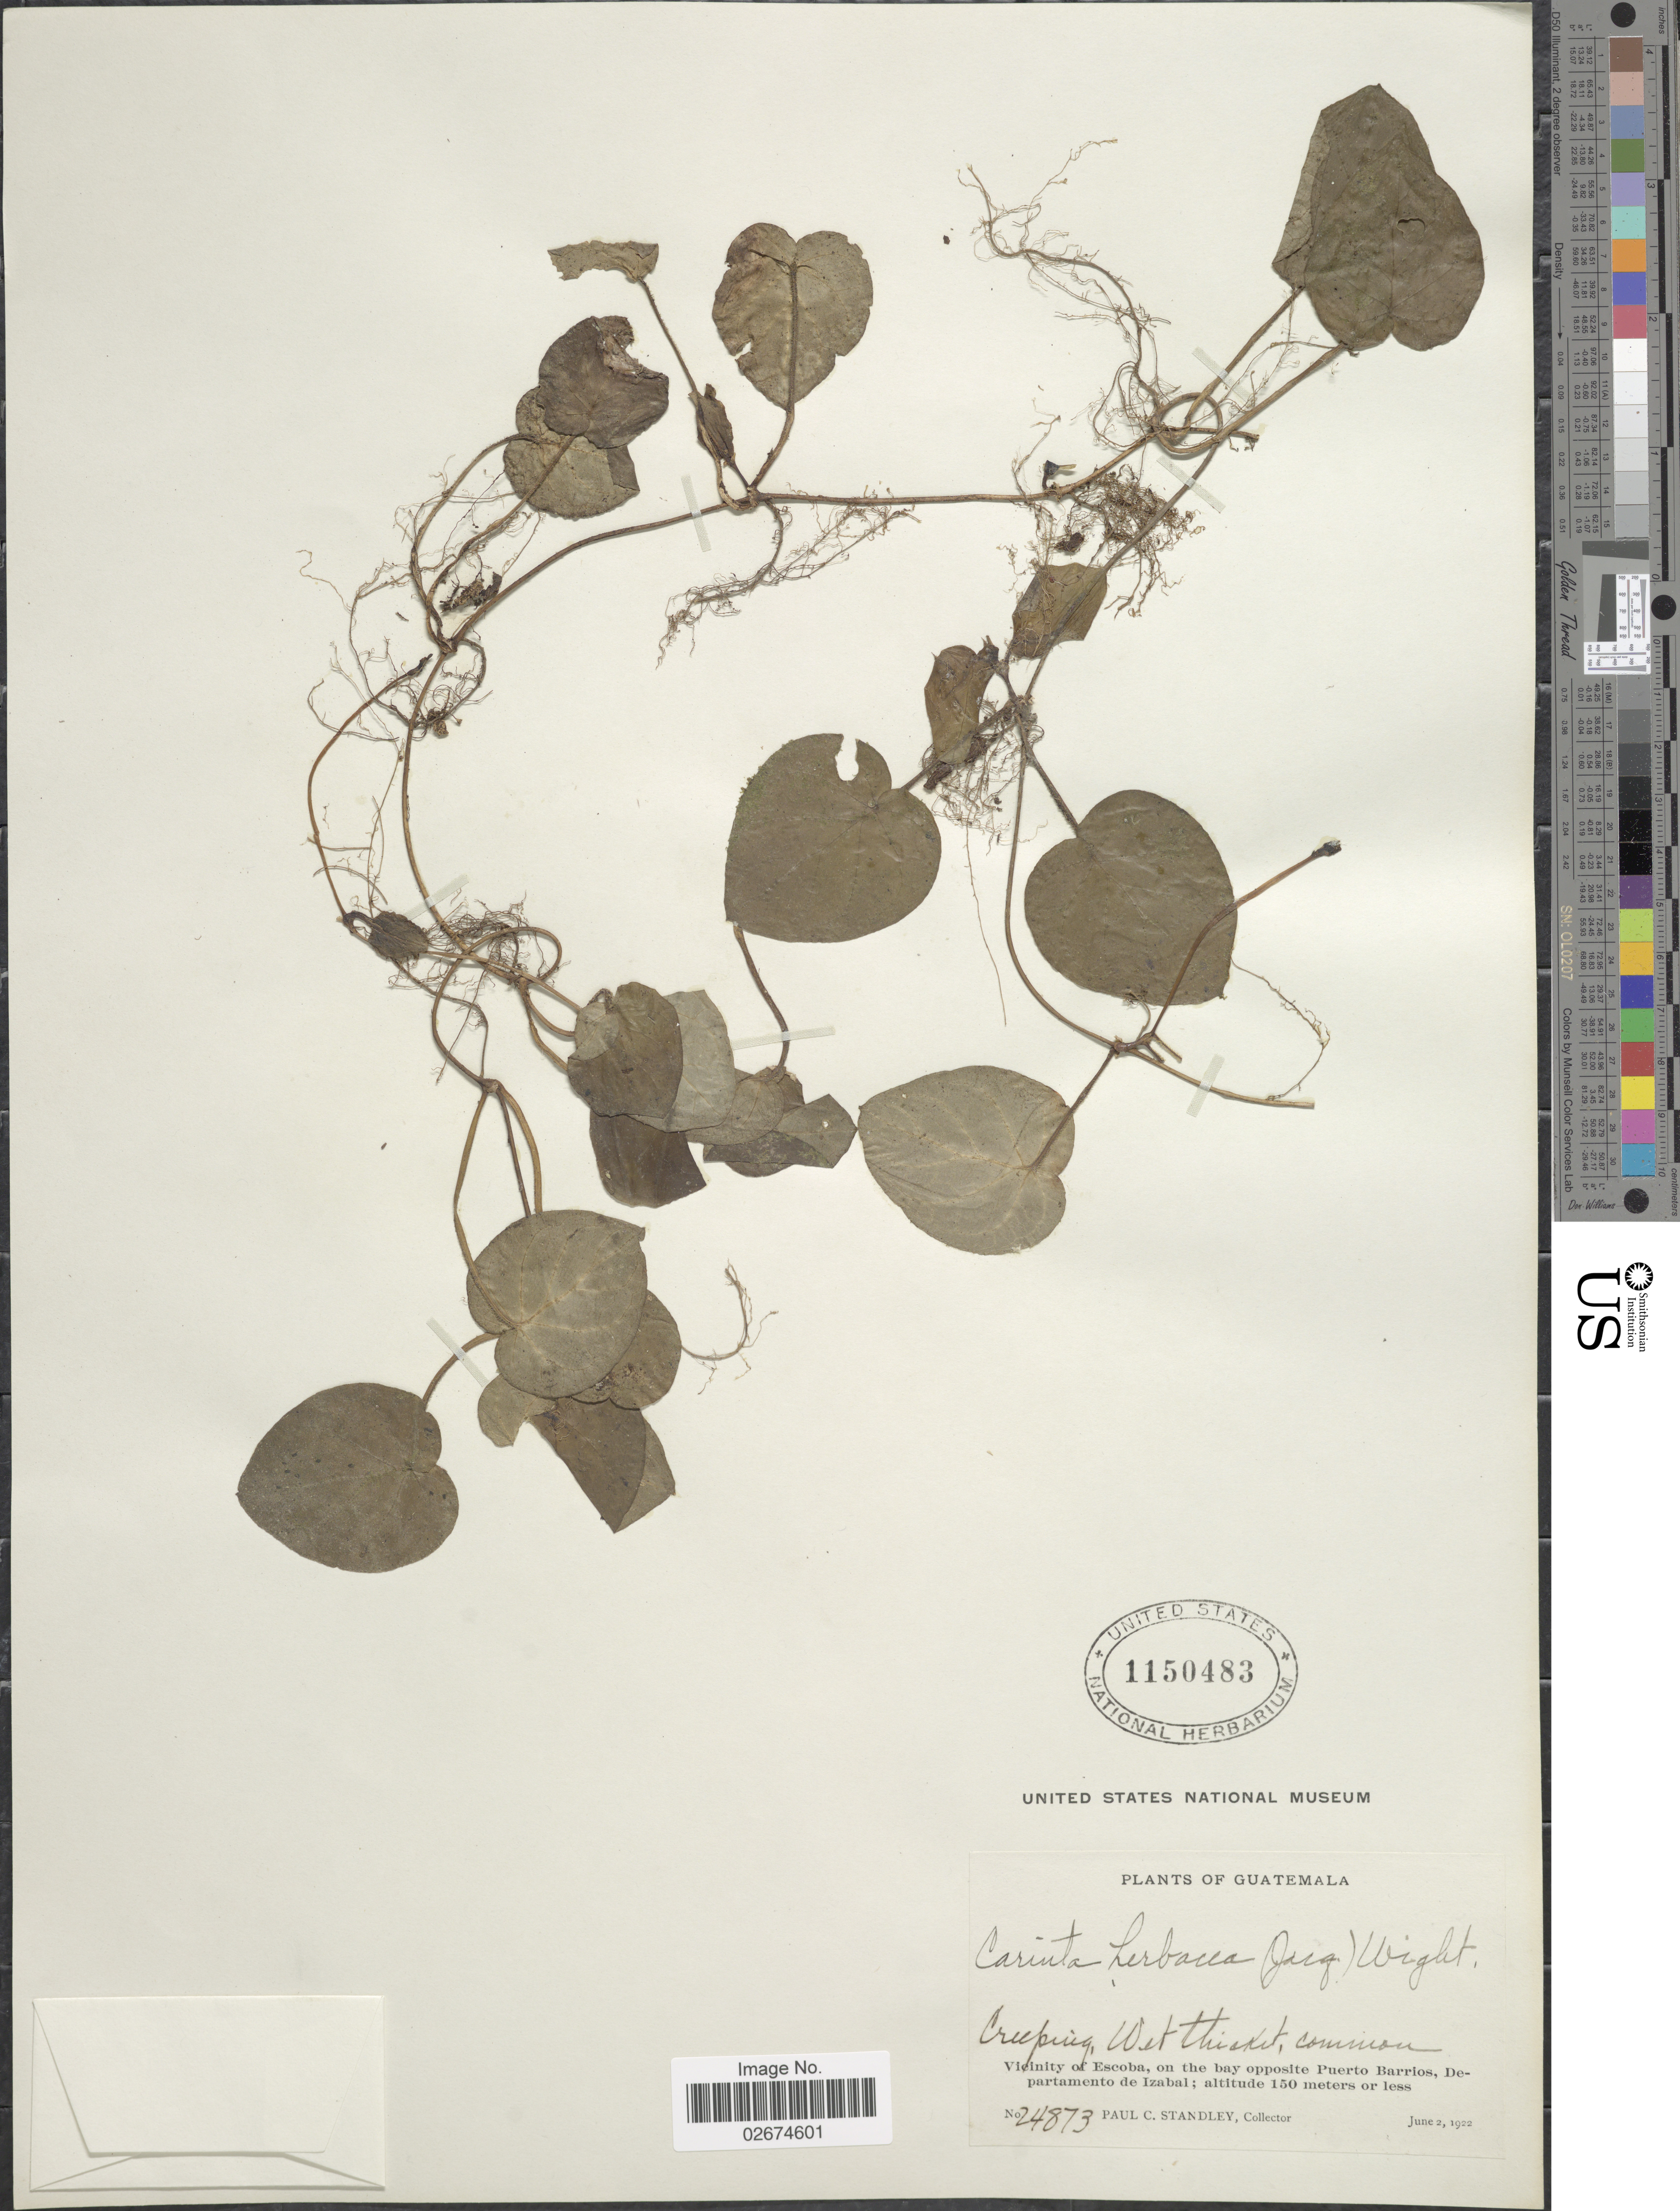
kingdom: Plantae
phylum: Tracheophyta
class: Magnoliopsida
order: Gentianales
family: Rubiaceae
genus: Geophila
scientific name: Geophila herbacea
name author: (Jacq.) K. Schum.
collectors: P. C. Standley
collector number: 24873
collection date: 1922-06-02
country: Guatemala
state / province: Izabal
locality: Vicinity of Escoba, on the bay opposite Puerto Barrios, Departamento de Izabal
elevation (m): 150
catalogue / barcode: US 1150483